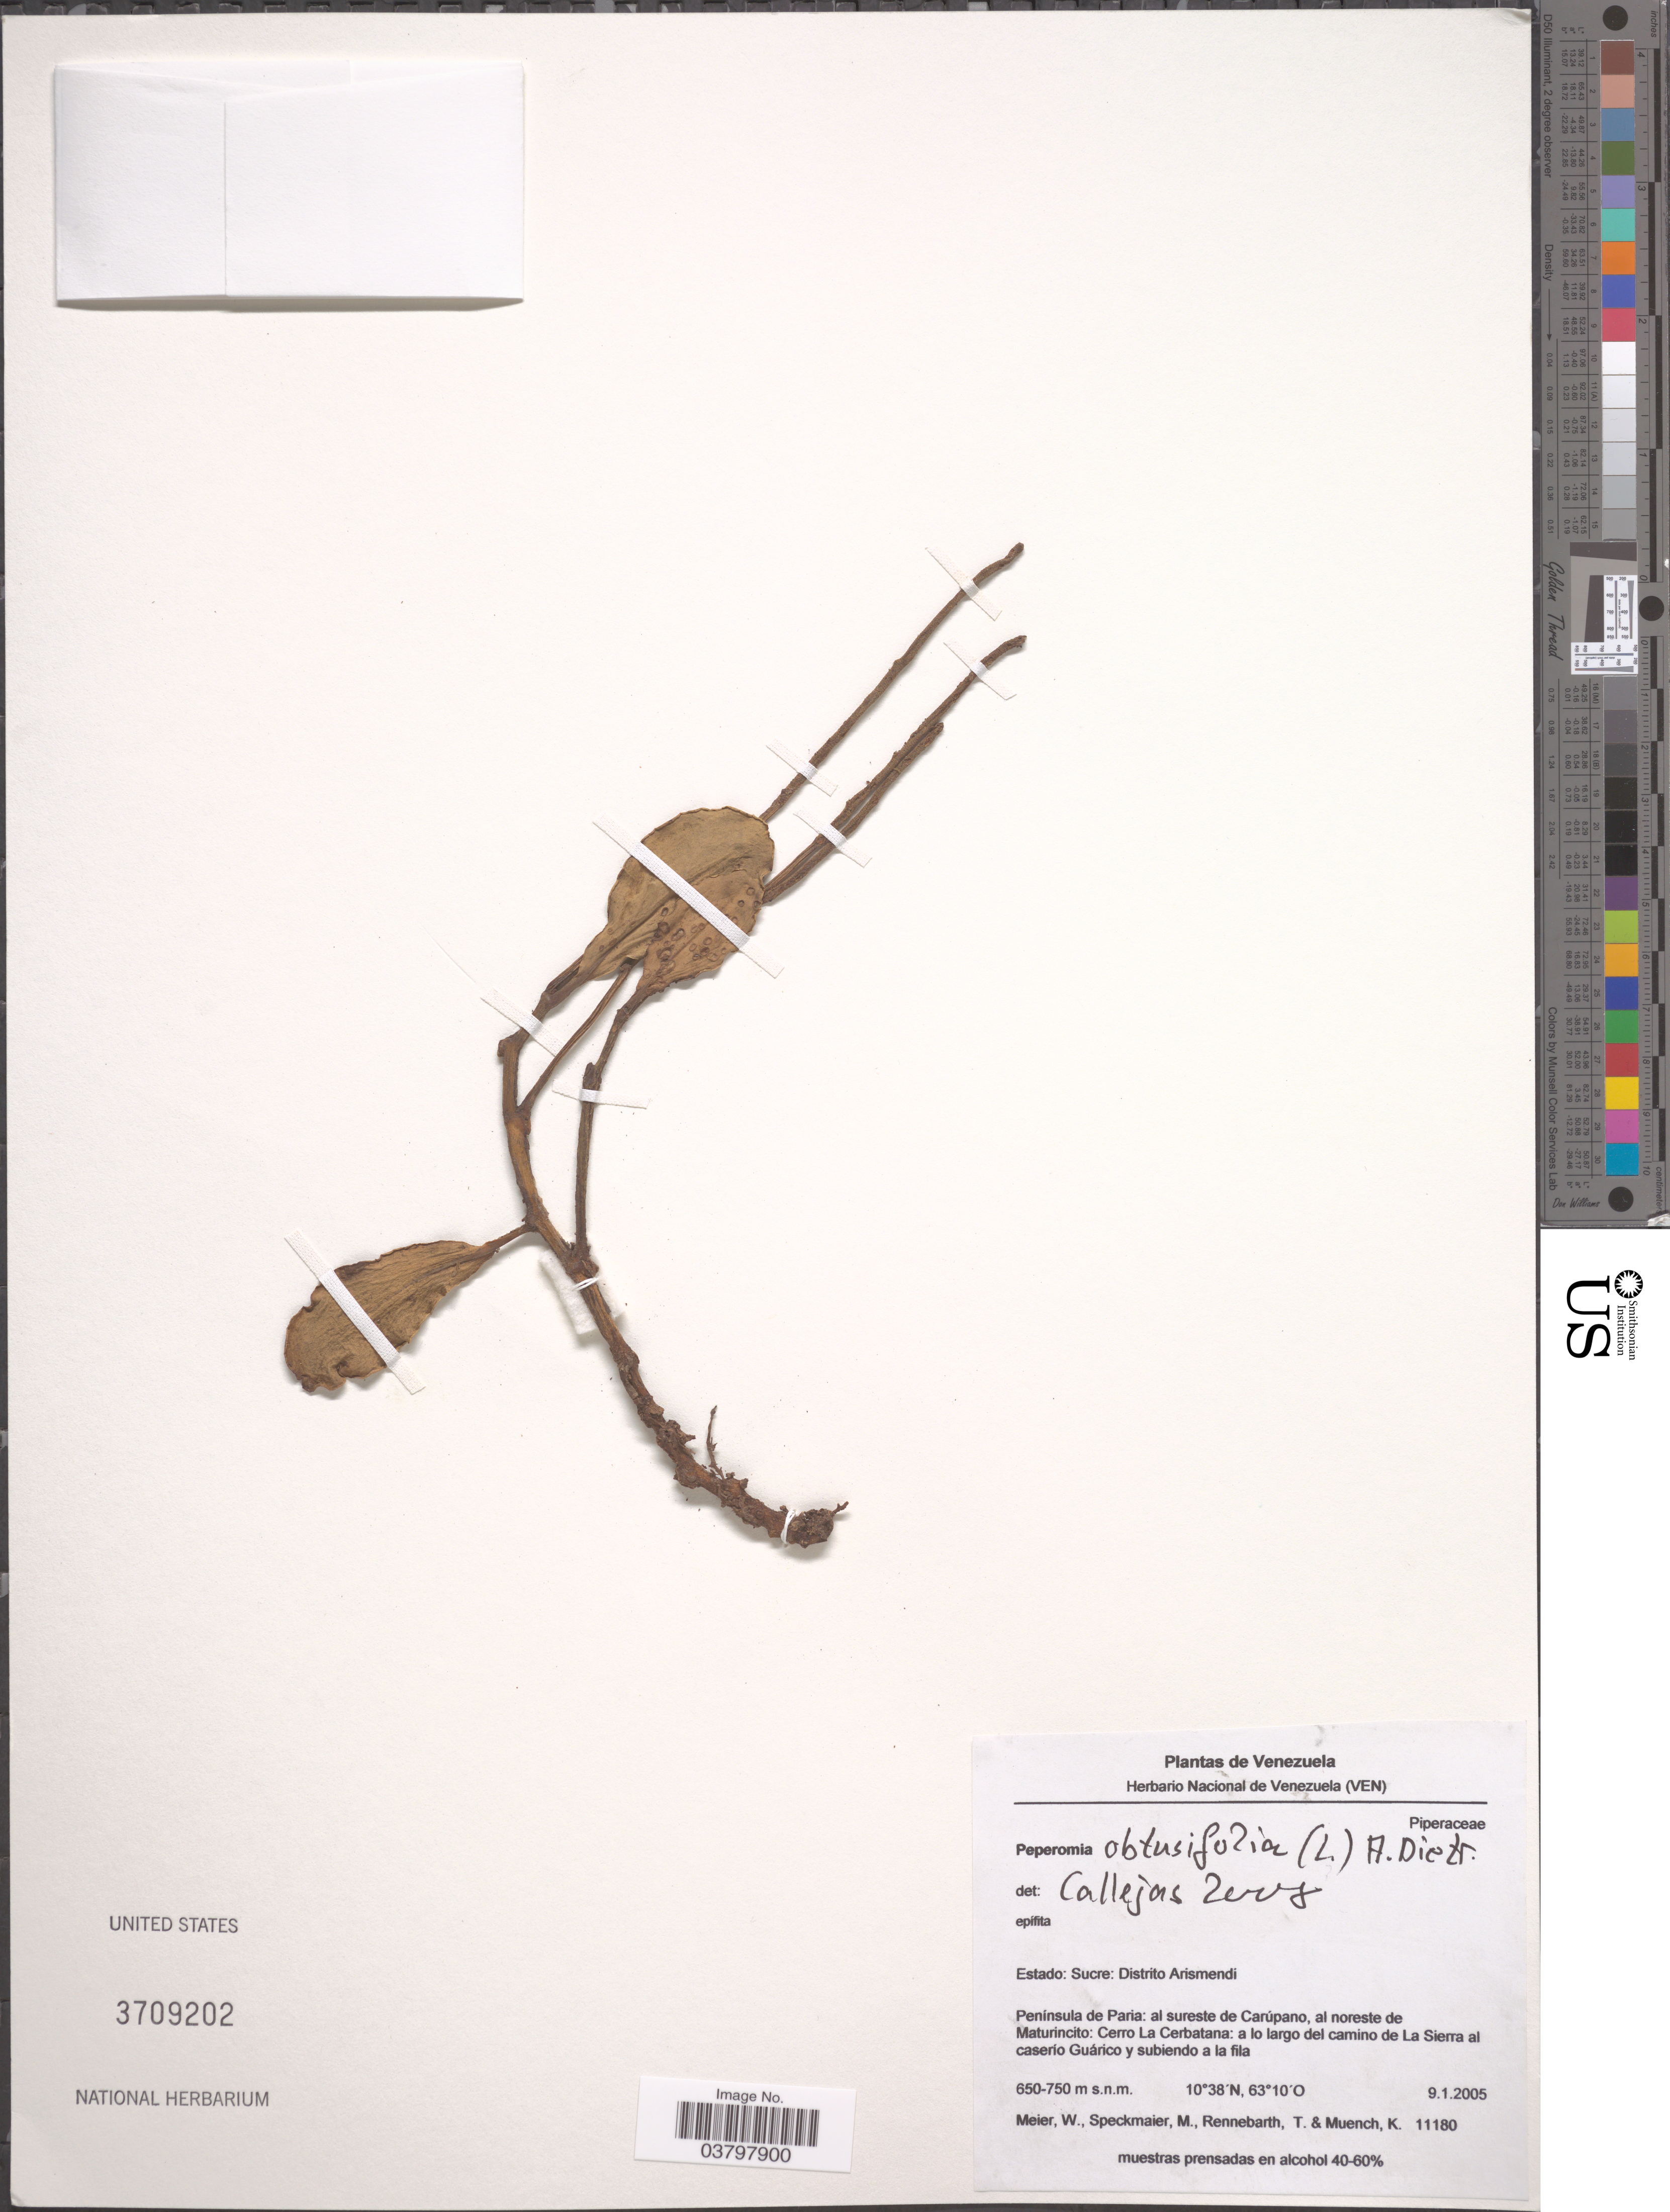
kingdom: Plantae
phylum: Tracheophyta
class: Magnoliopsida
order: Piperales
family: Piperaceae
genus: Peperomia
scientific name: Peperomia obtusifolia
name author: (L.) A. Dietr.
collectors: W. Meier, M. Speckmaier, T. Rennebarth & K. Muench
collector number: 11180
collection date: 2005-01-09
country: Venezuela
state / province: Sucre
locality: Distrito Arismendi. Península de Paria: al sureste de Carúpano: al noreste de Maturincito: Cerro La Cerbatana: a lo largo del camino de La Sierra al caserío Guárico y subiendo a la fila.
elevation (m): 650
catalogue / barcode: US 3709202